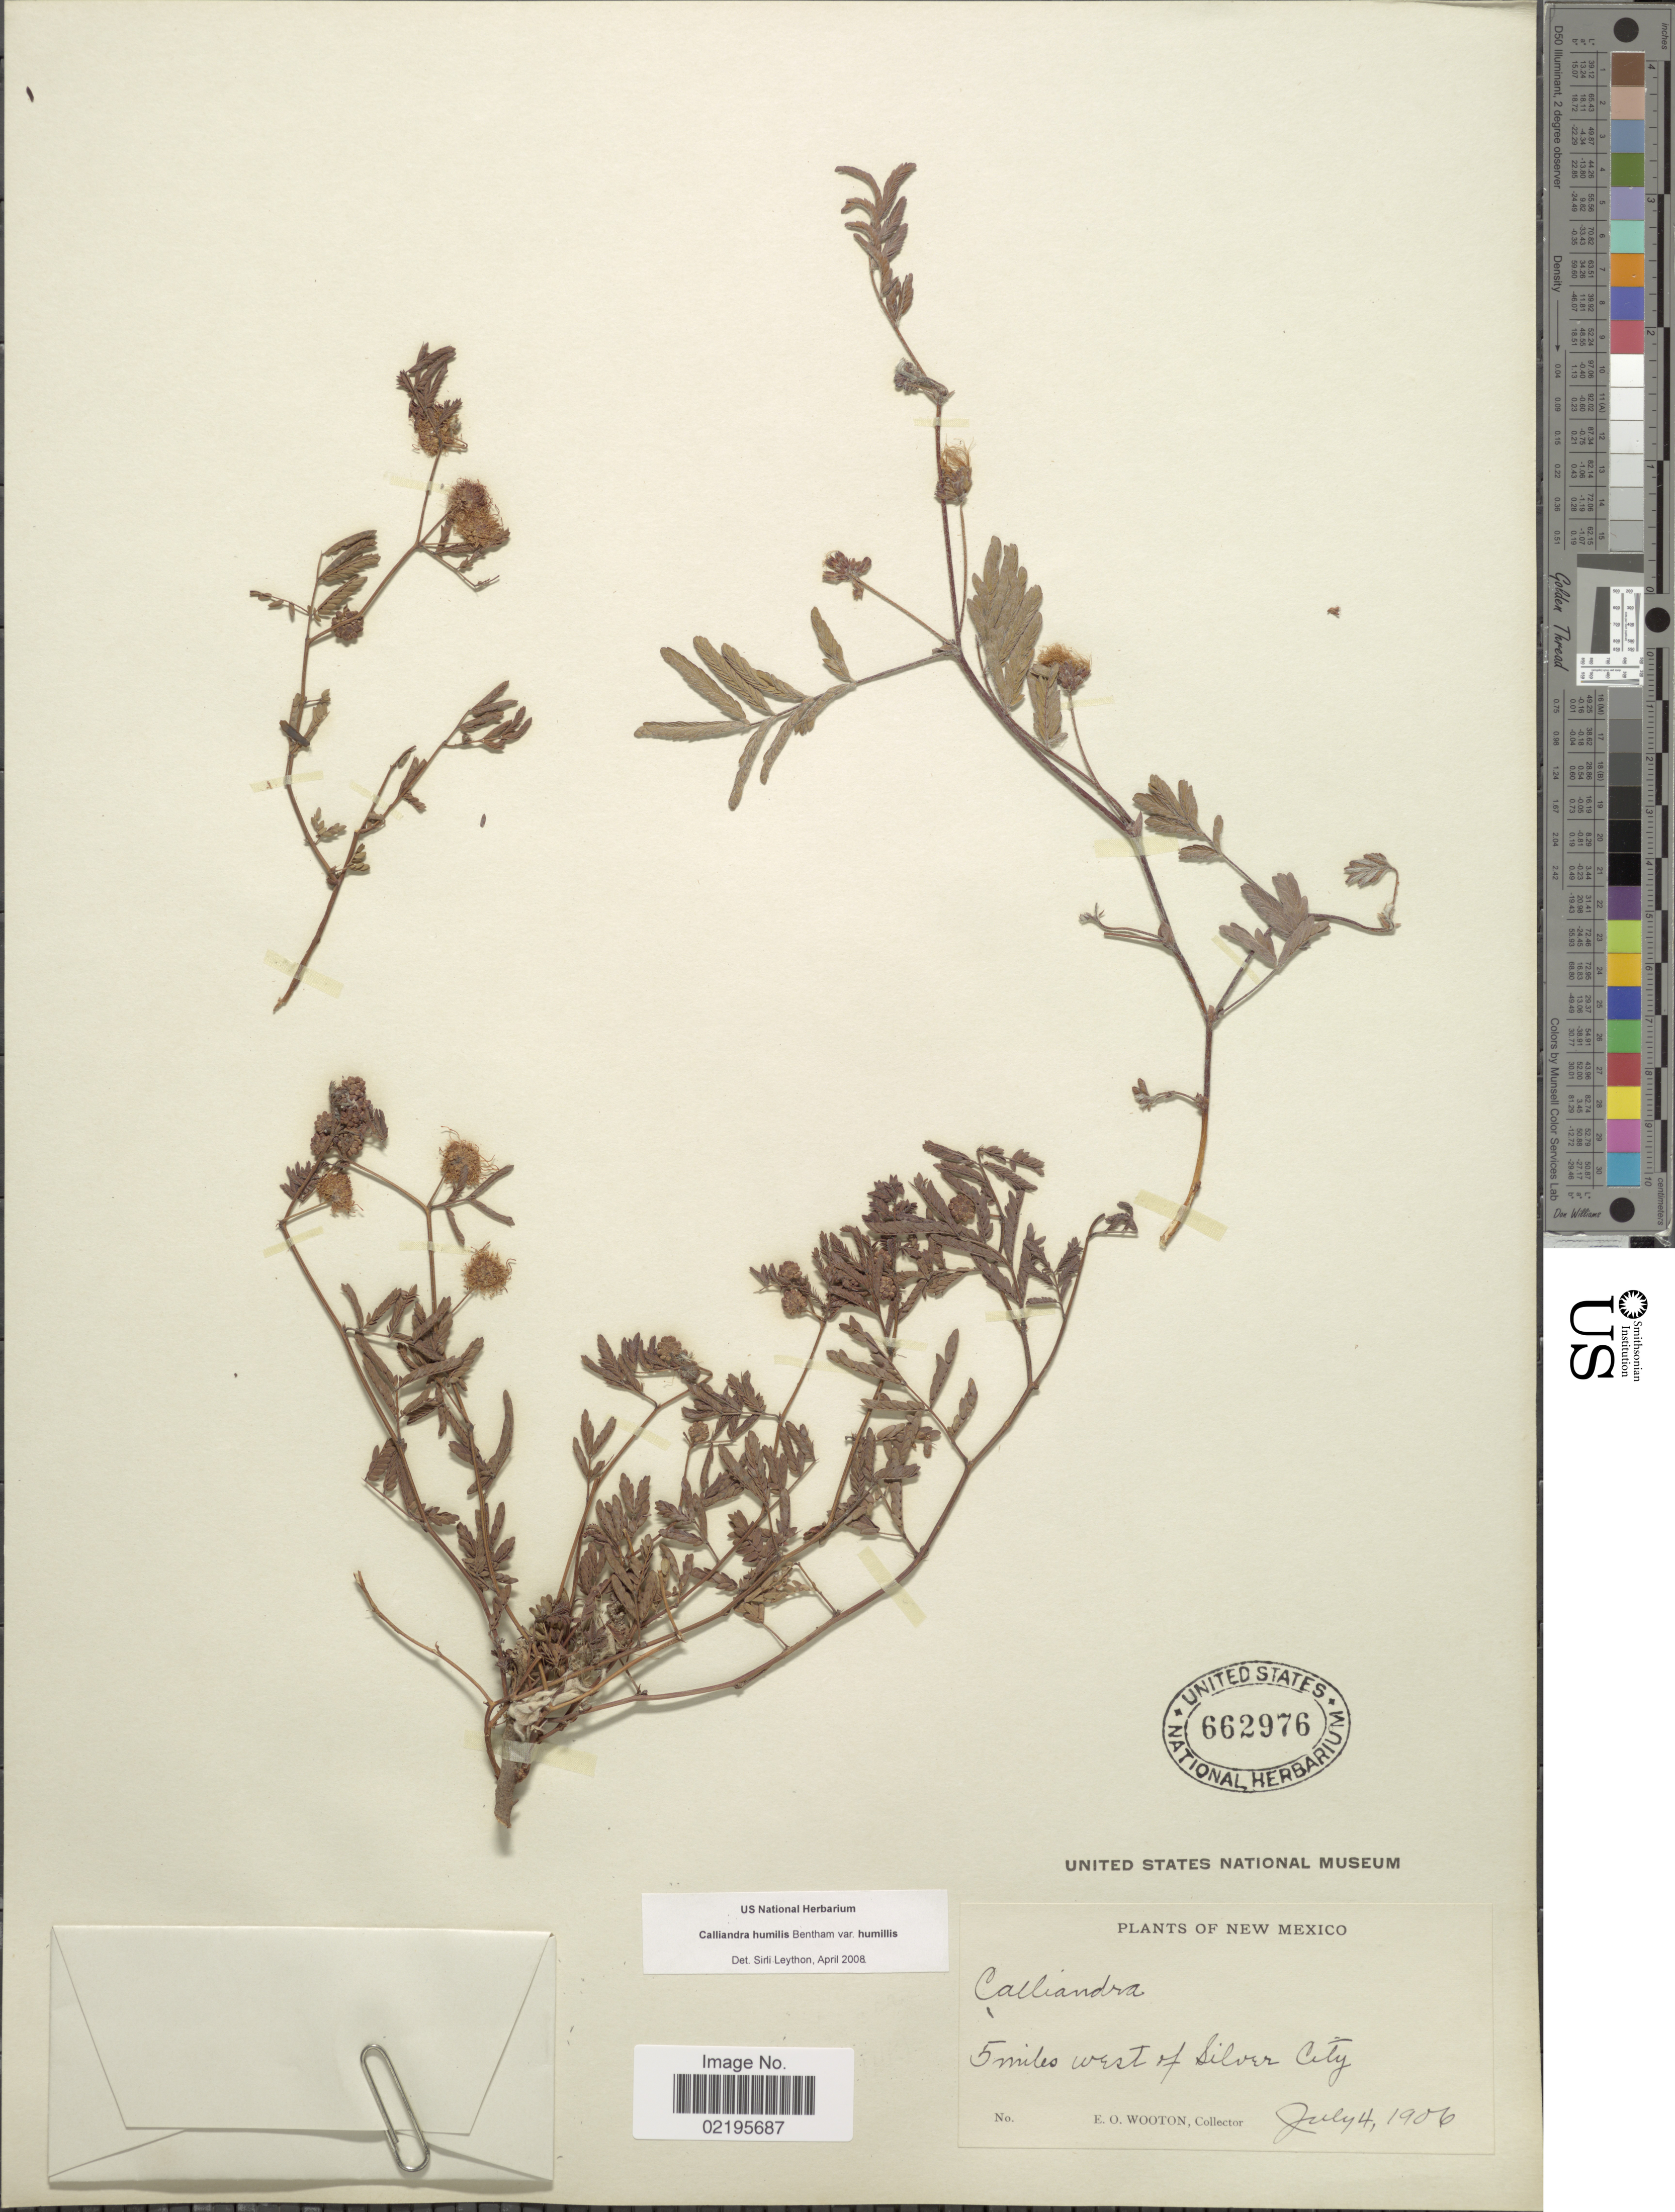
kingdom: Plantae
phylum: Tracheophyta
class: Magnoliopsida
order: Fabales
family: Fabaceae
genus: Calliandra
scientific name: Calliandra humilis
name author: Benth.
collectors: E. O. Wooton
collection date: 1906-07-04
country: United States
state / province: New Mexico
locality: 5 miles west of Silver City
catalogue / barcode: US 662976